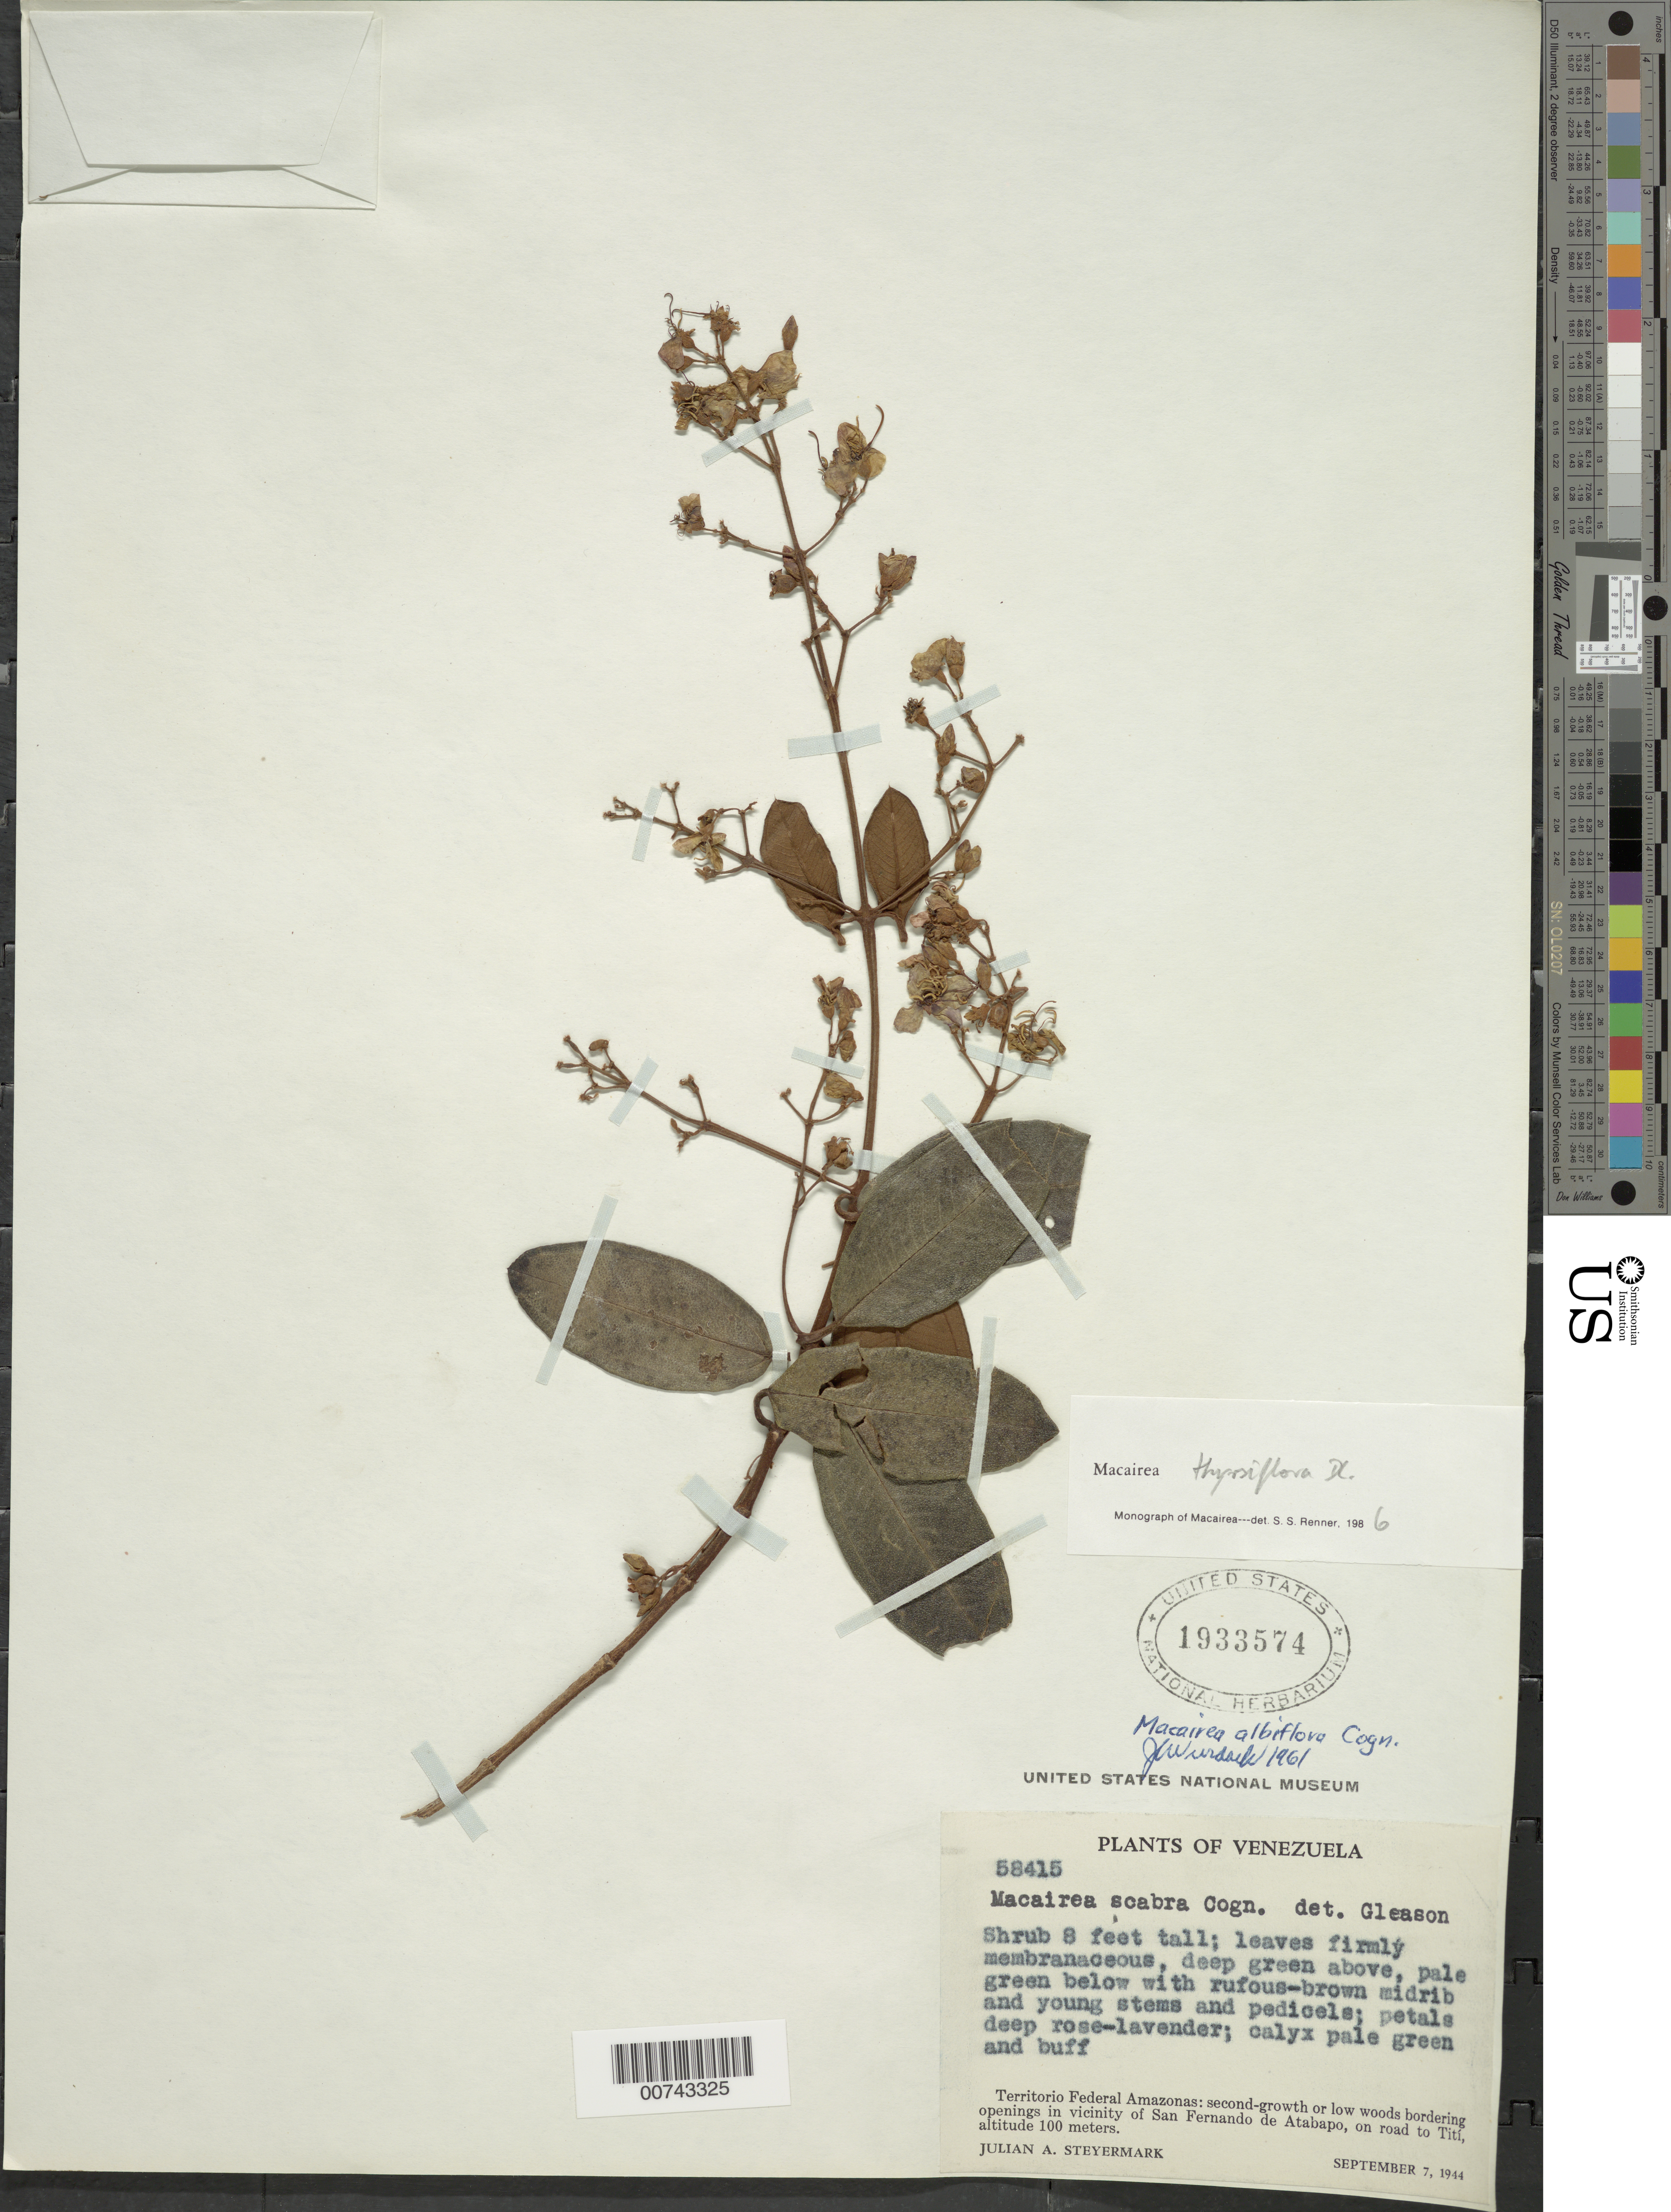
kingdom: Plantae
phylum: Tracheophyta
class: Magnoliopsida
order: Myrtales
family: Melastomataceae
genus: Macairea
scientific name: Macairea thyrsiflora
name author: DC.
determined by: Nunes da Silva, Diego, (RB), Jardim Botanico do Rio de Janeiro - Herbario (BRAZIL)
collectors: J. Steyermark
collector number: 58415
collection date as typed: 7-Sep-44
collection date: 1944-09-07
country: Venezuela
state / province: Amazonas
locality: San Fernando de Atabapo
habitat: Second-growth or low woods bordering openings in vicinity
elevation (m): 100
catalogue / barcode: US 1933574